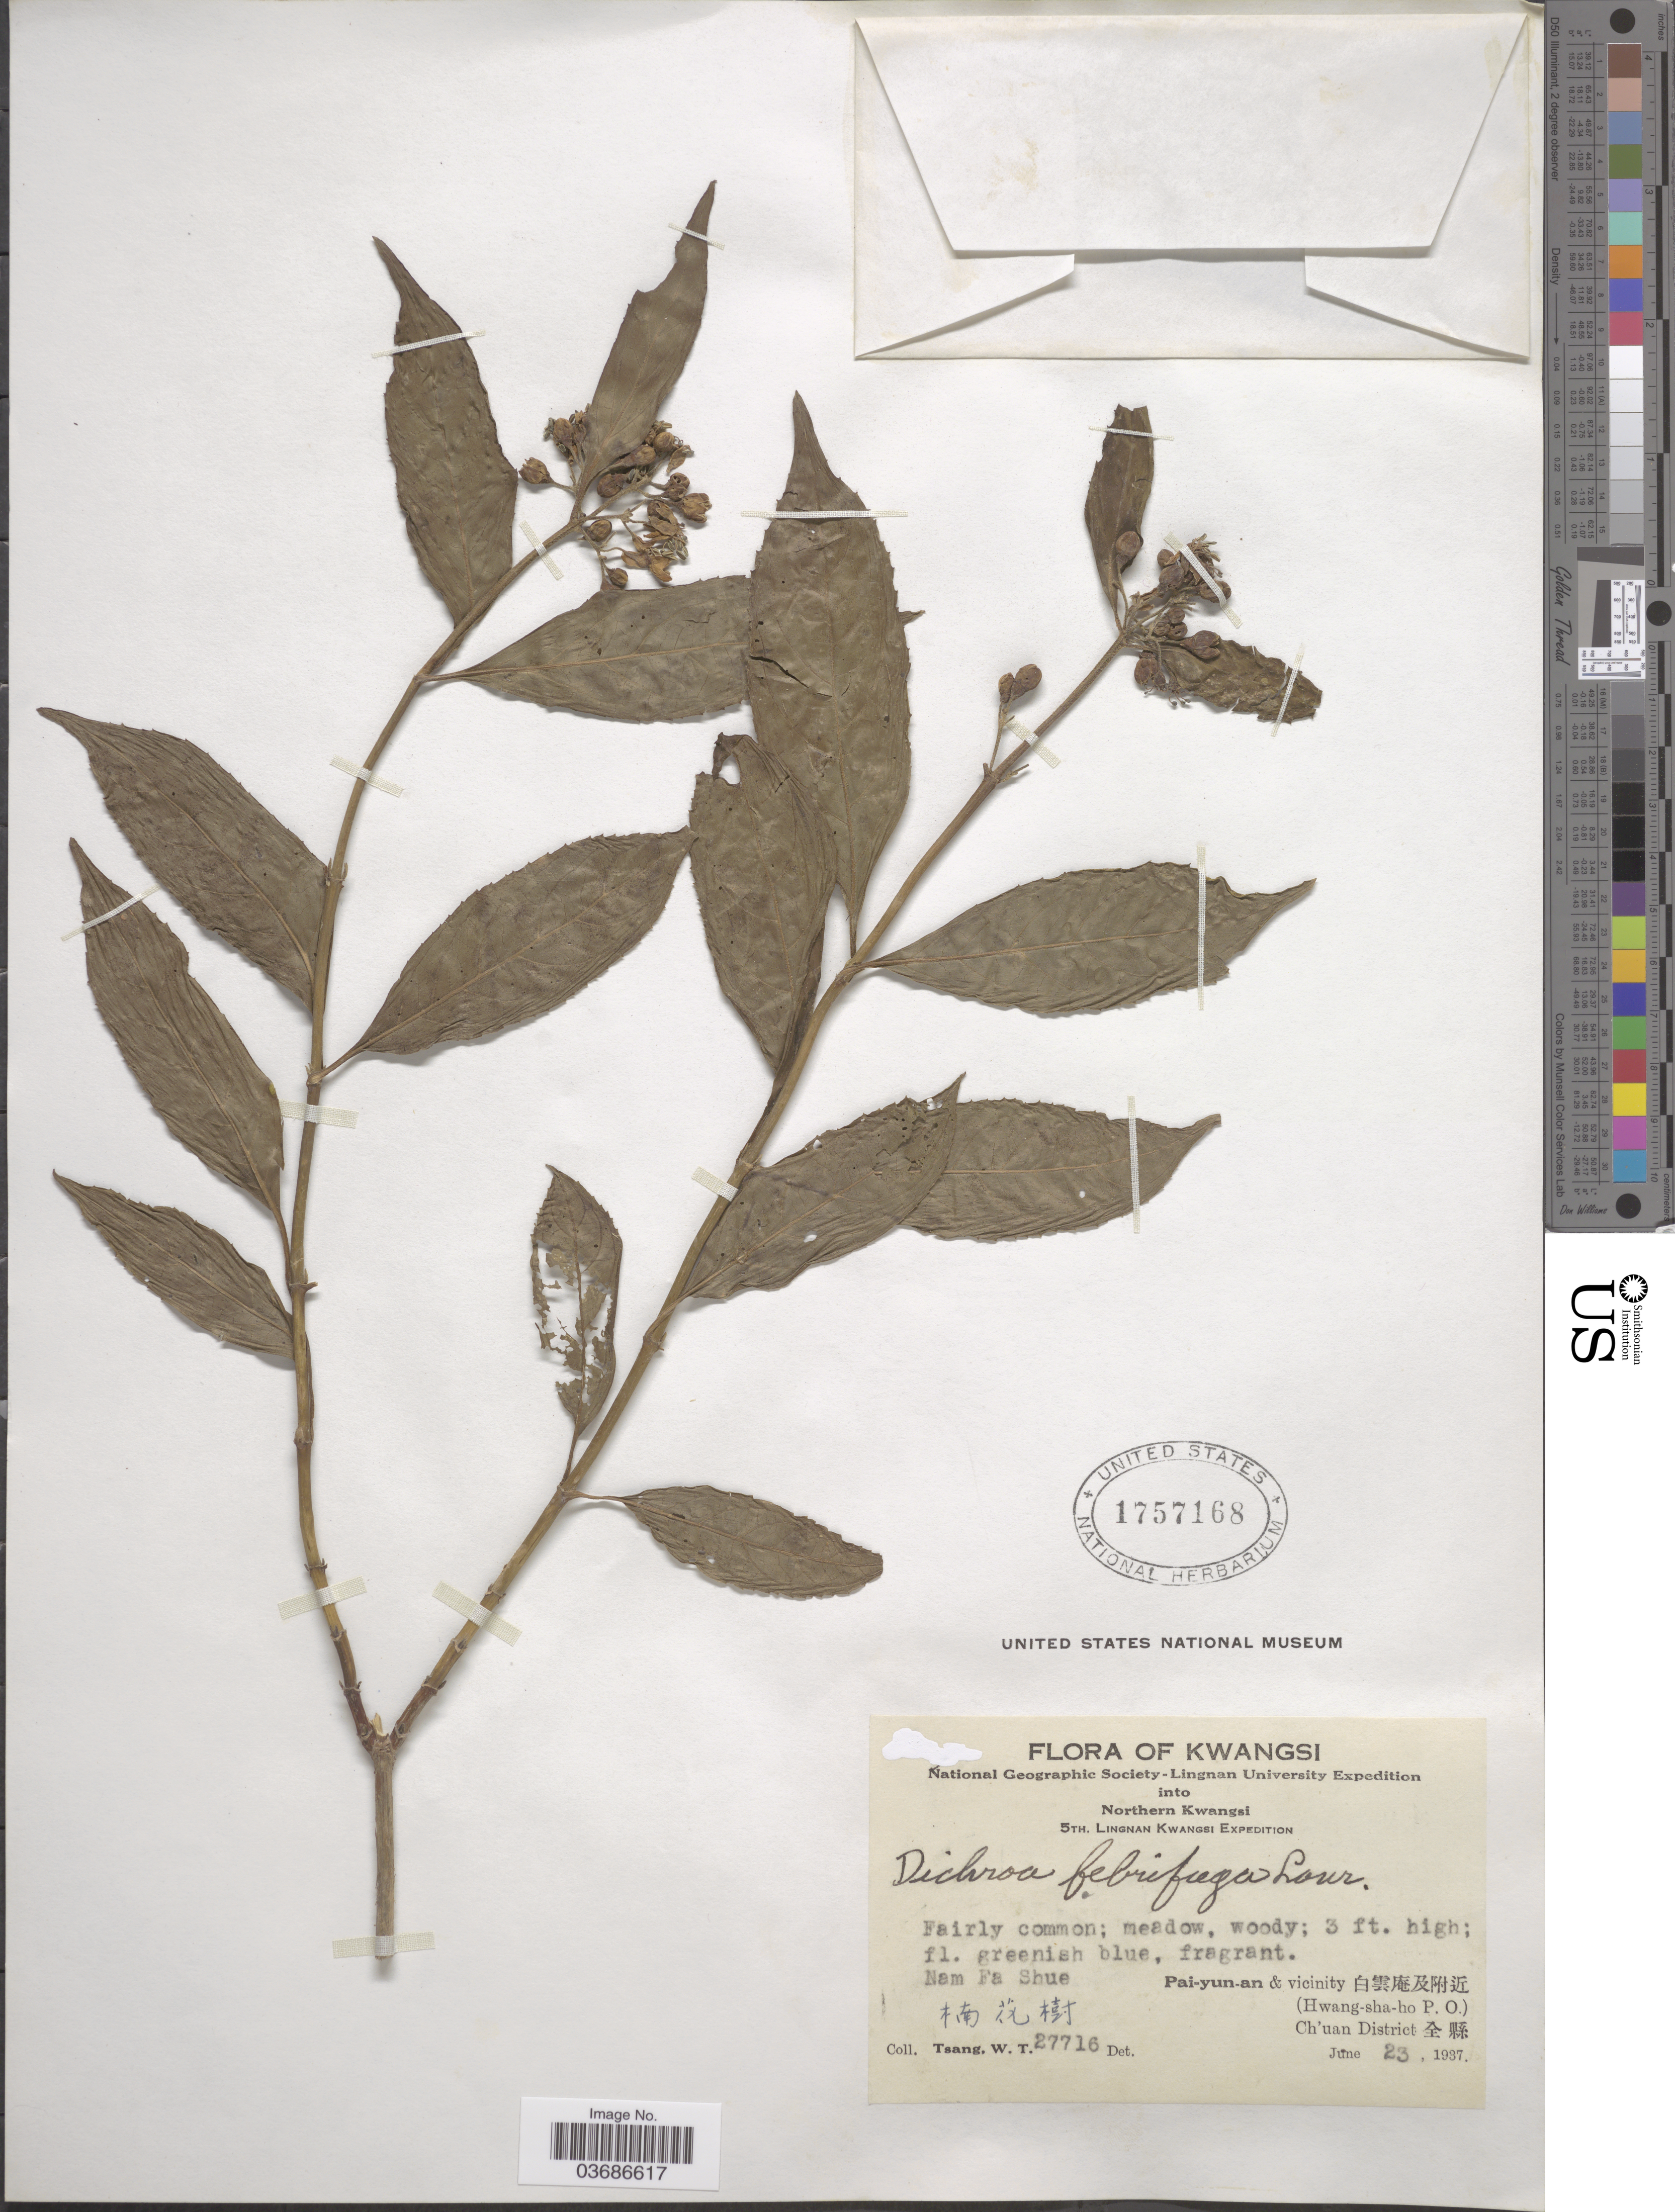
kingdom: Plantae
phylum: Tracheophyta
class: Magnoliopsida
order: Cornales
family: Hydrangeaceae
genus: Hydrangea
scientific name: Hydrangea febrifuga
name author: (Lour.) Y. De Smet & C. Granados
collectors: W. T. Tsang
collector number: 27716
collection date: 1937-06-23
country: China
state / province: Guangxi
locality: Kwangsi. National Geographic Society-Lingnan University Expedition into Northern Kwangsi. 5th Lingnan Kwangsi Expedition. Nam Fa Shue. Pai-yun-an & vicinity. X. (Hwang-sha-ho P.O.). Ch'uan District. X.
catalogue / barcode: US 1757168